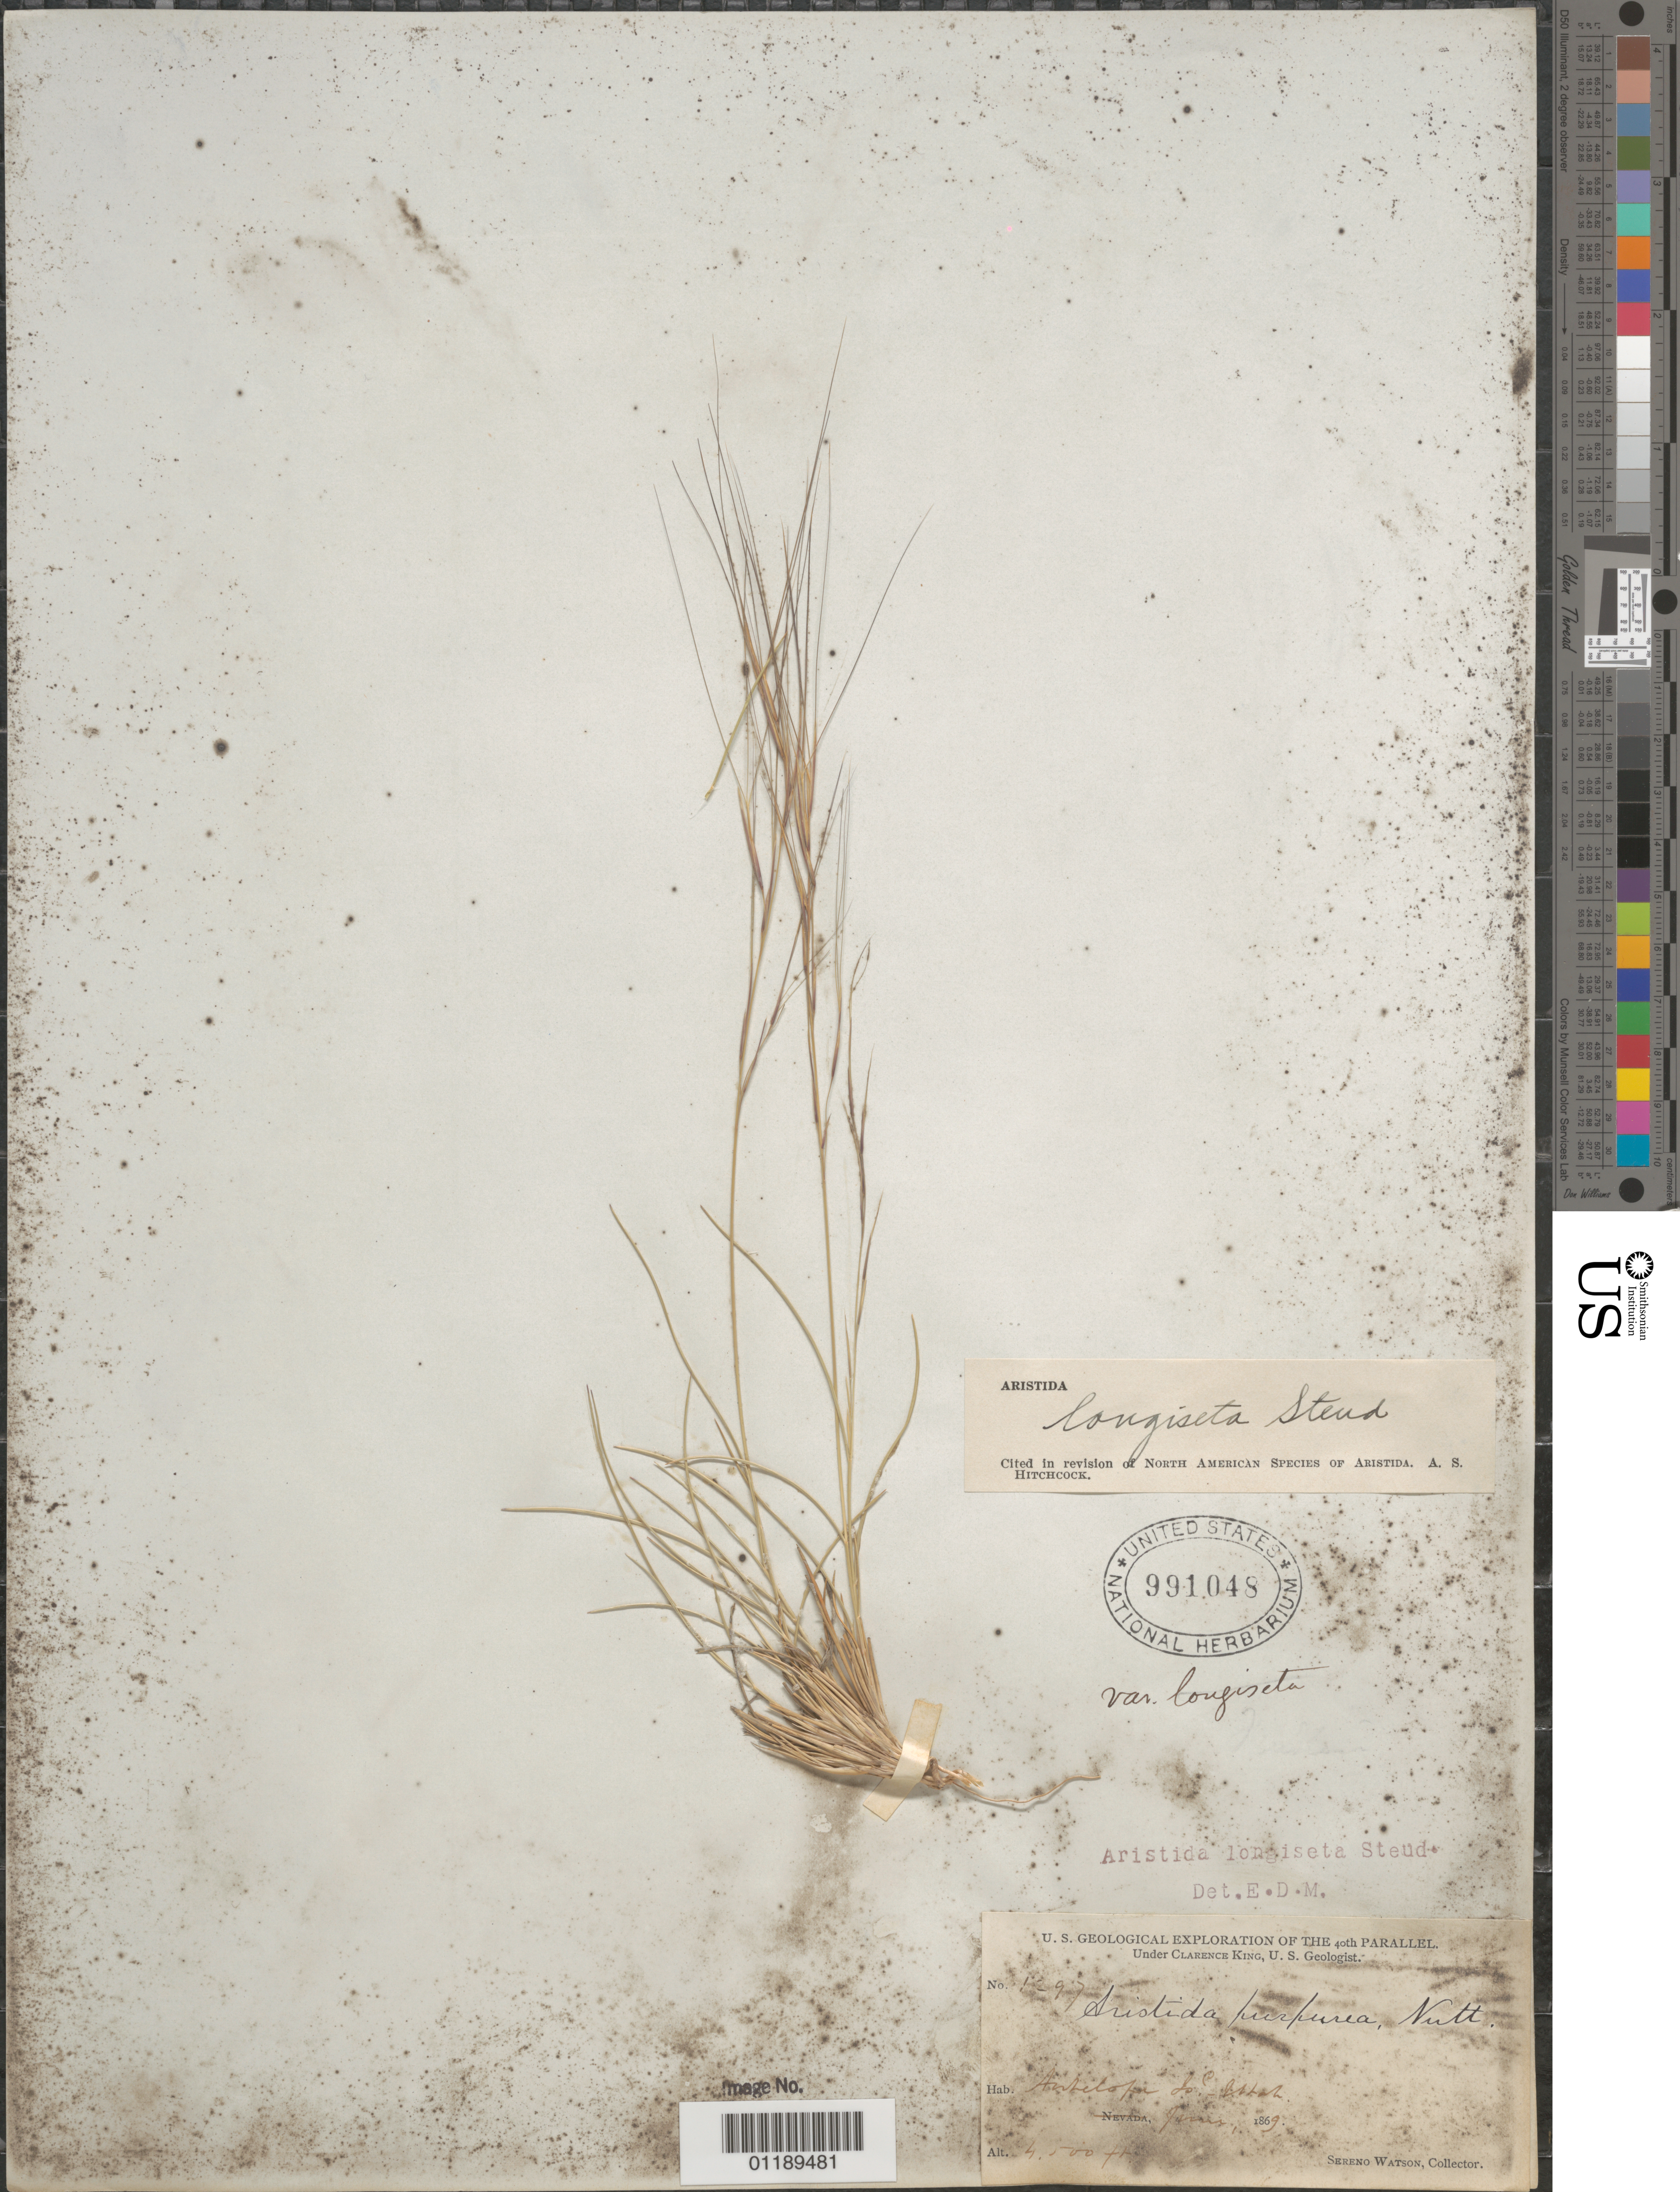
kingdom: Plantae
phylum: Tracheophyta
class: Liliopsida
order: Poales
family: Poaceae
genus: Aristida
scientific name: Aristida longiseta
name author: Steud.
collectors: S. Watson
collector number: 1297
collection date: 1869-06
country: United States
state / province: Utah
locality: Antelope Island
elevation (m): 1372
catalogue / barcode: US 991048